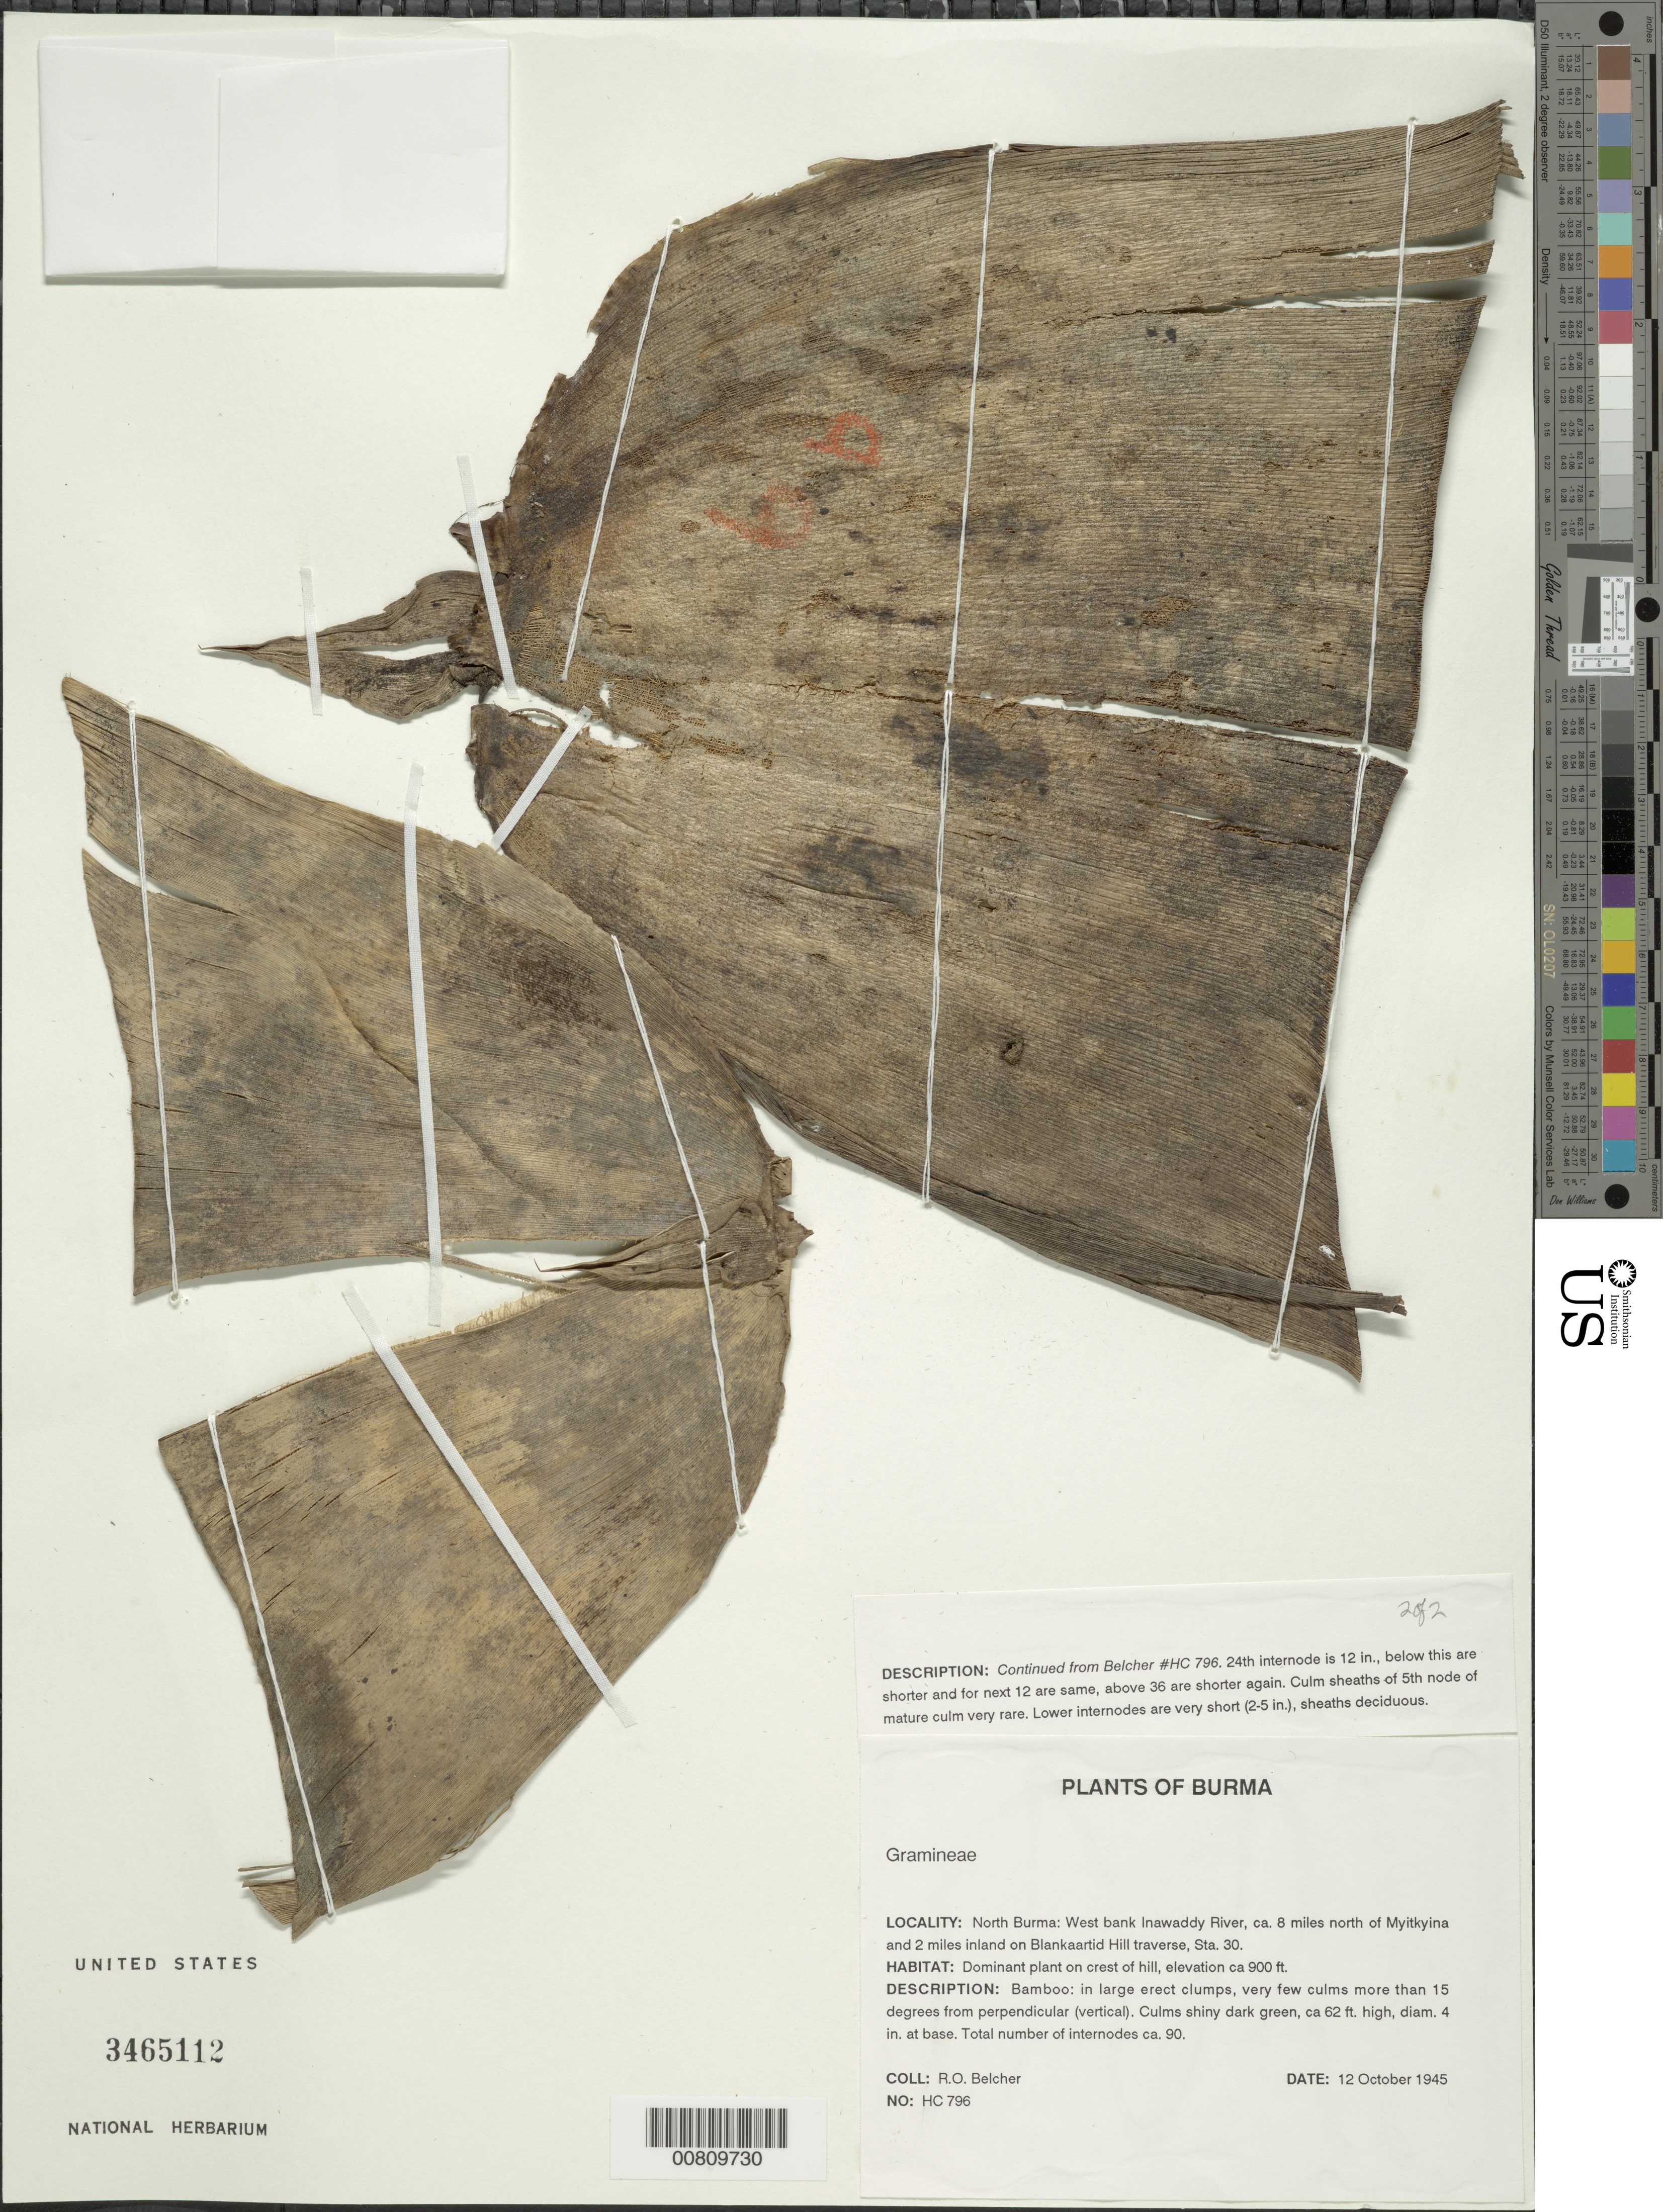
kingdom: Plantae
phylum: Tracheophyta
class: Liliopsida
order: Poales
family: Poaceae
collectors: R. Belcher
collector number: HC 796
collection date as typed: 12 Oct 1945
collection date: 1945-10-12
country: Myanmar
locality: North Burma, W bank of Inawaddy River, N of Myitkyina, 2 mi inlad on Blankaartid Hill traverse, Sta. 30.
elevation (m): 274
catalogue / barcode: US 3465112